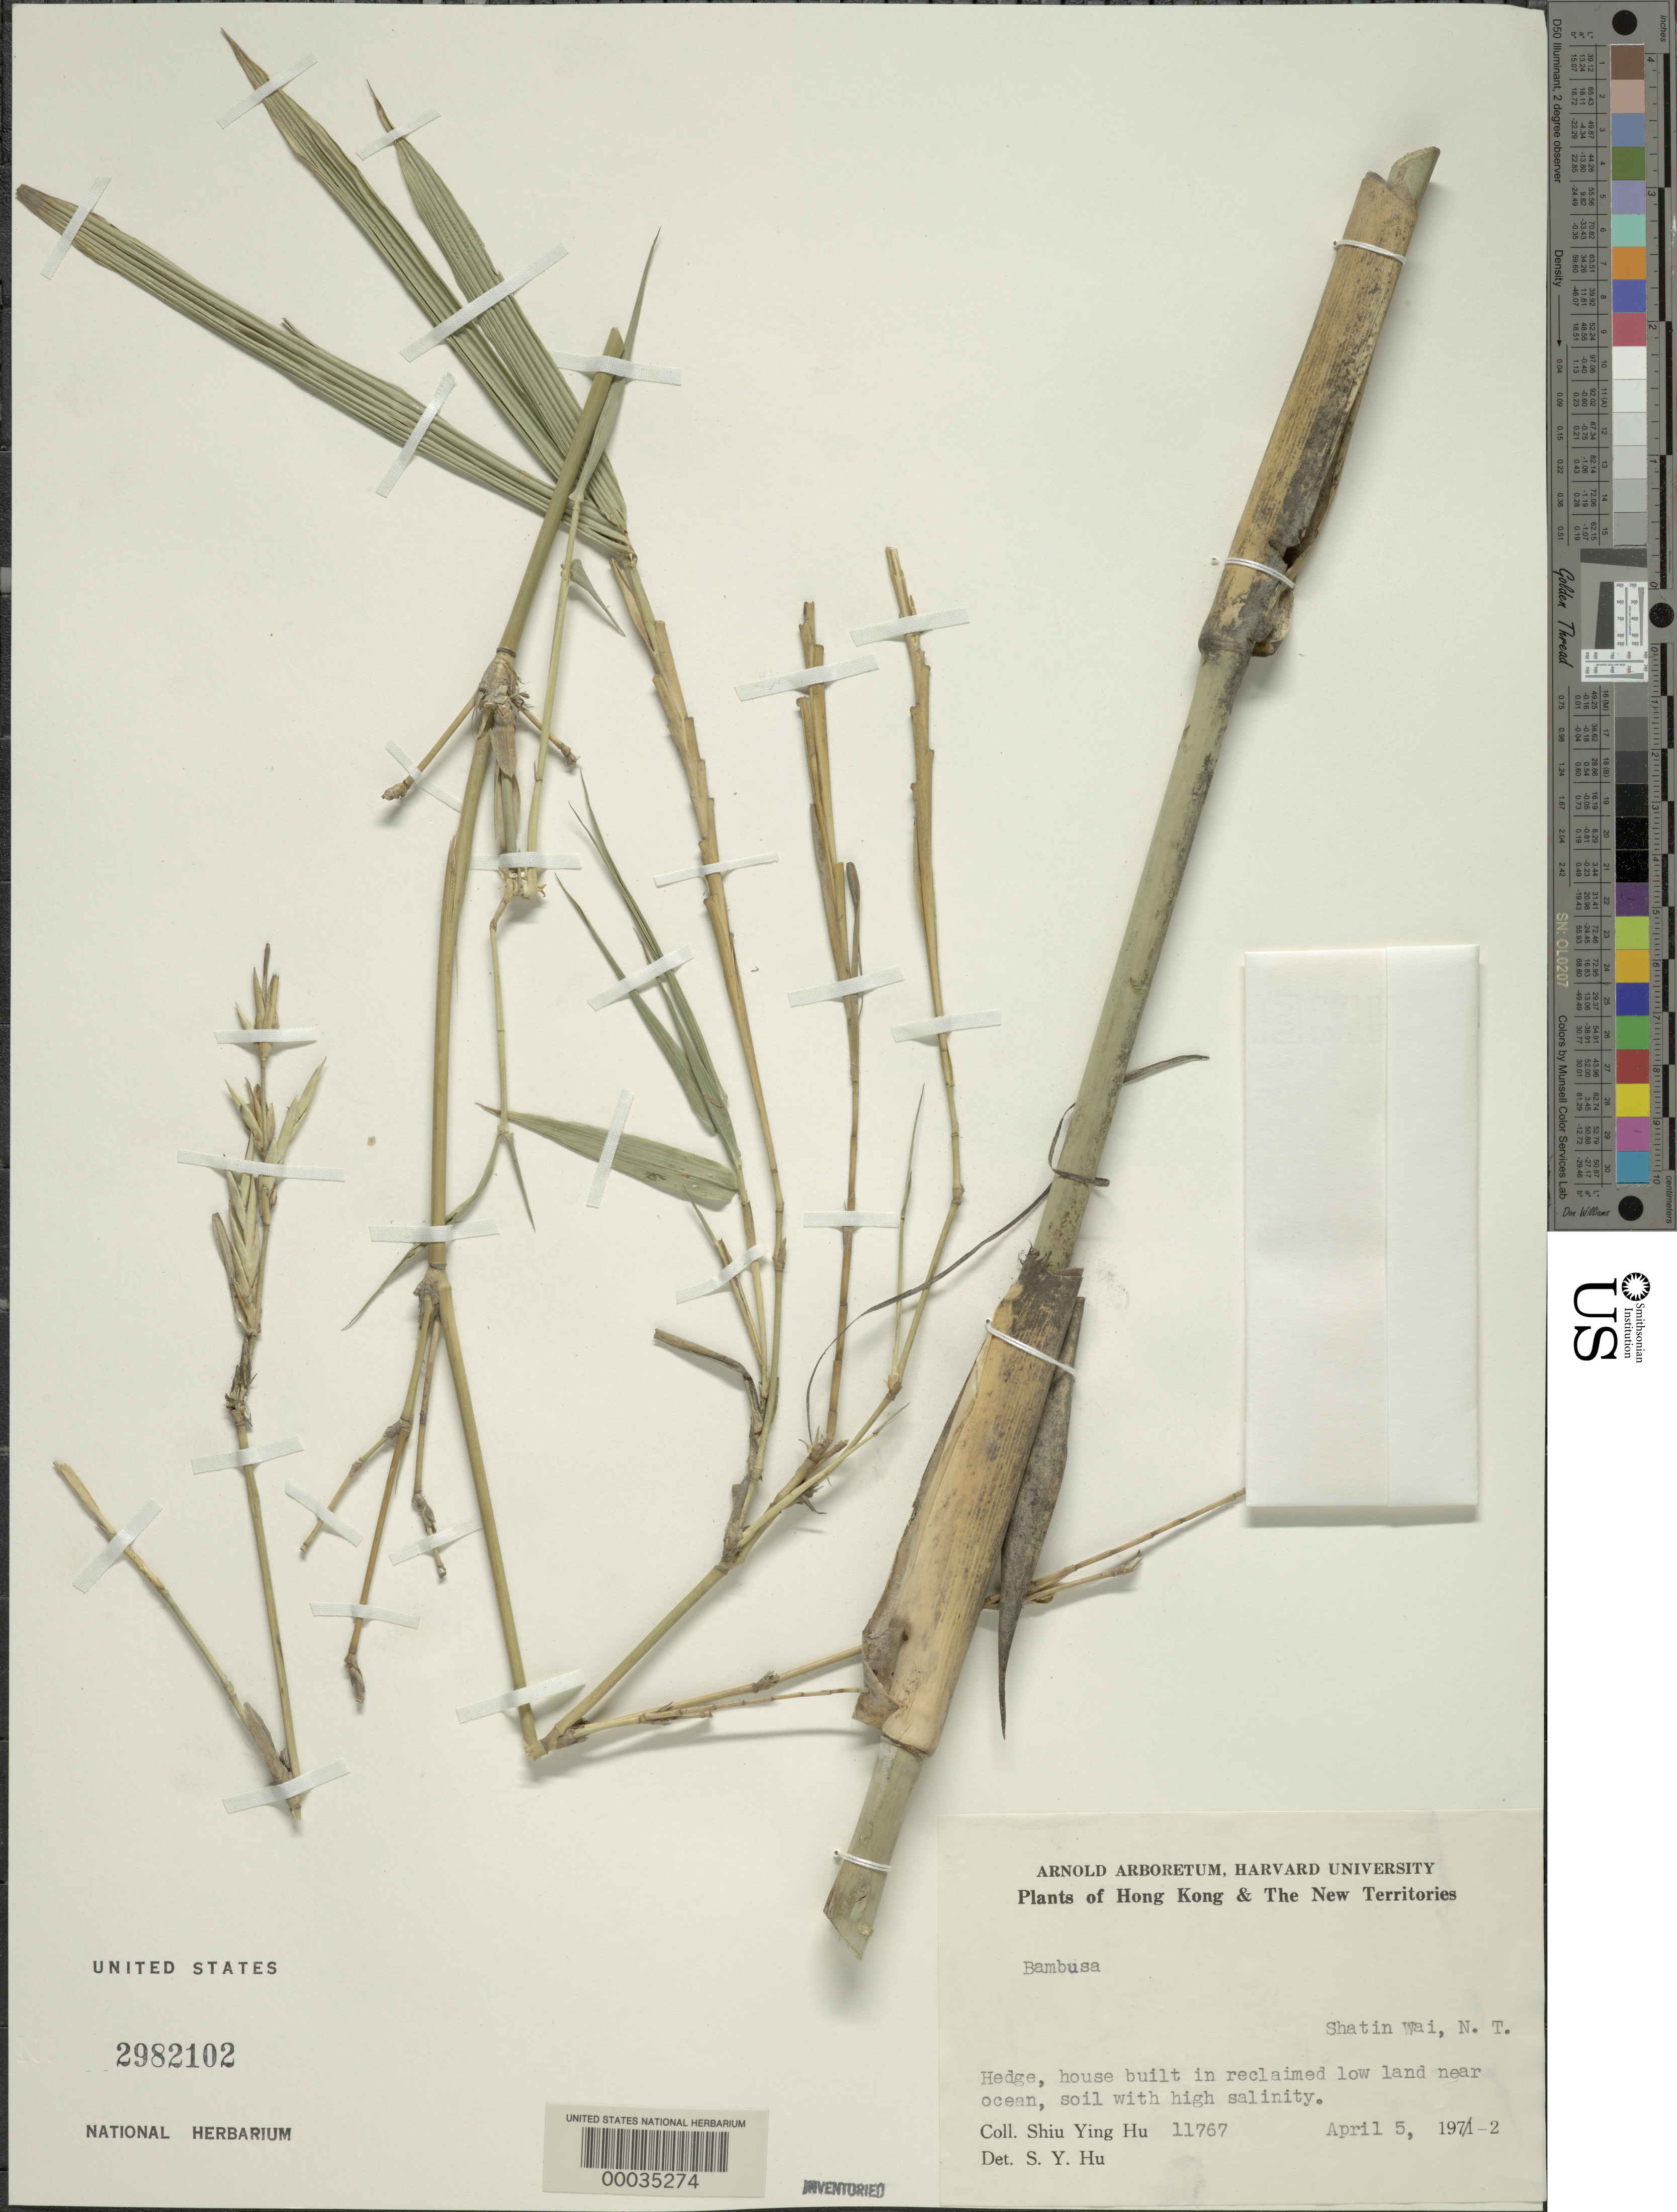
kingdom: Plantae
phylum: Tracheophyta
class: Liliopsida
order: Poales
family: Poaceae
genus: Bambusa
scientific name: Bambusa sp.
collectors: S. Y. Hu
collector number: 11767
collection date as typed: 05 Apr 1972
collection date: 1972-04-05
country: China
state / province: Hong Kong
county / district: New Territories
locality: Shatin wai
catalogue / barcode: US 2982102